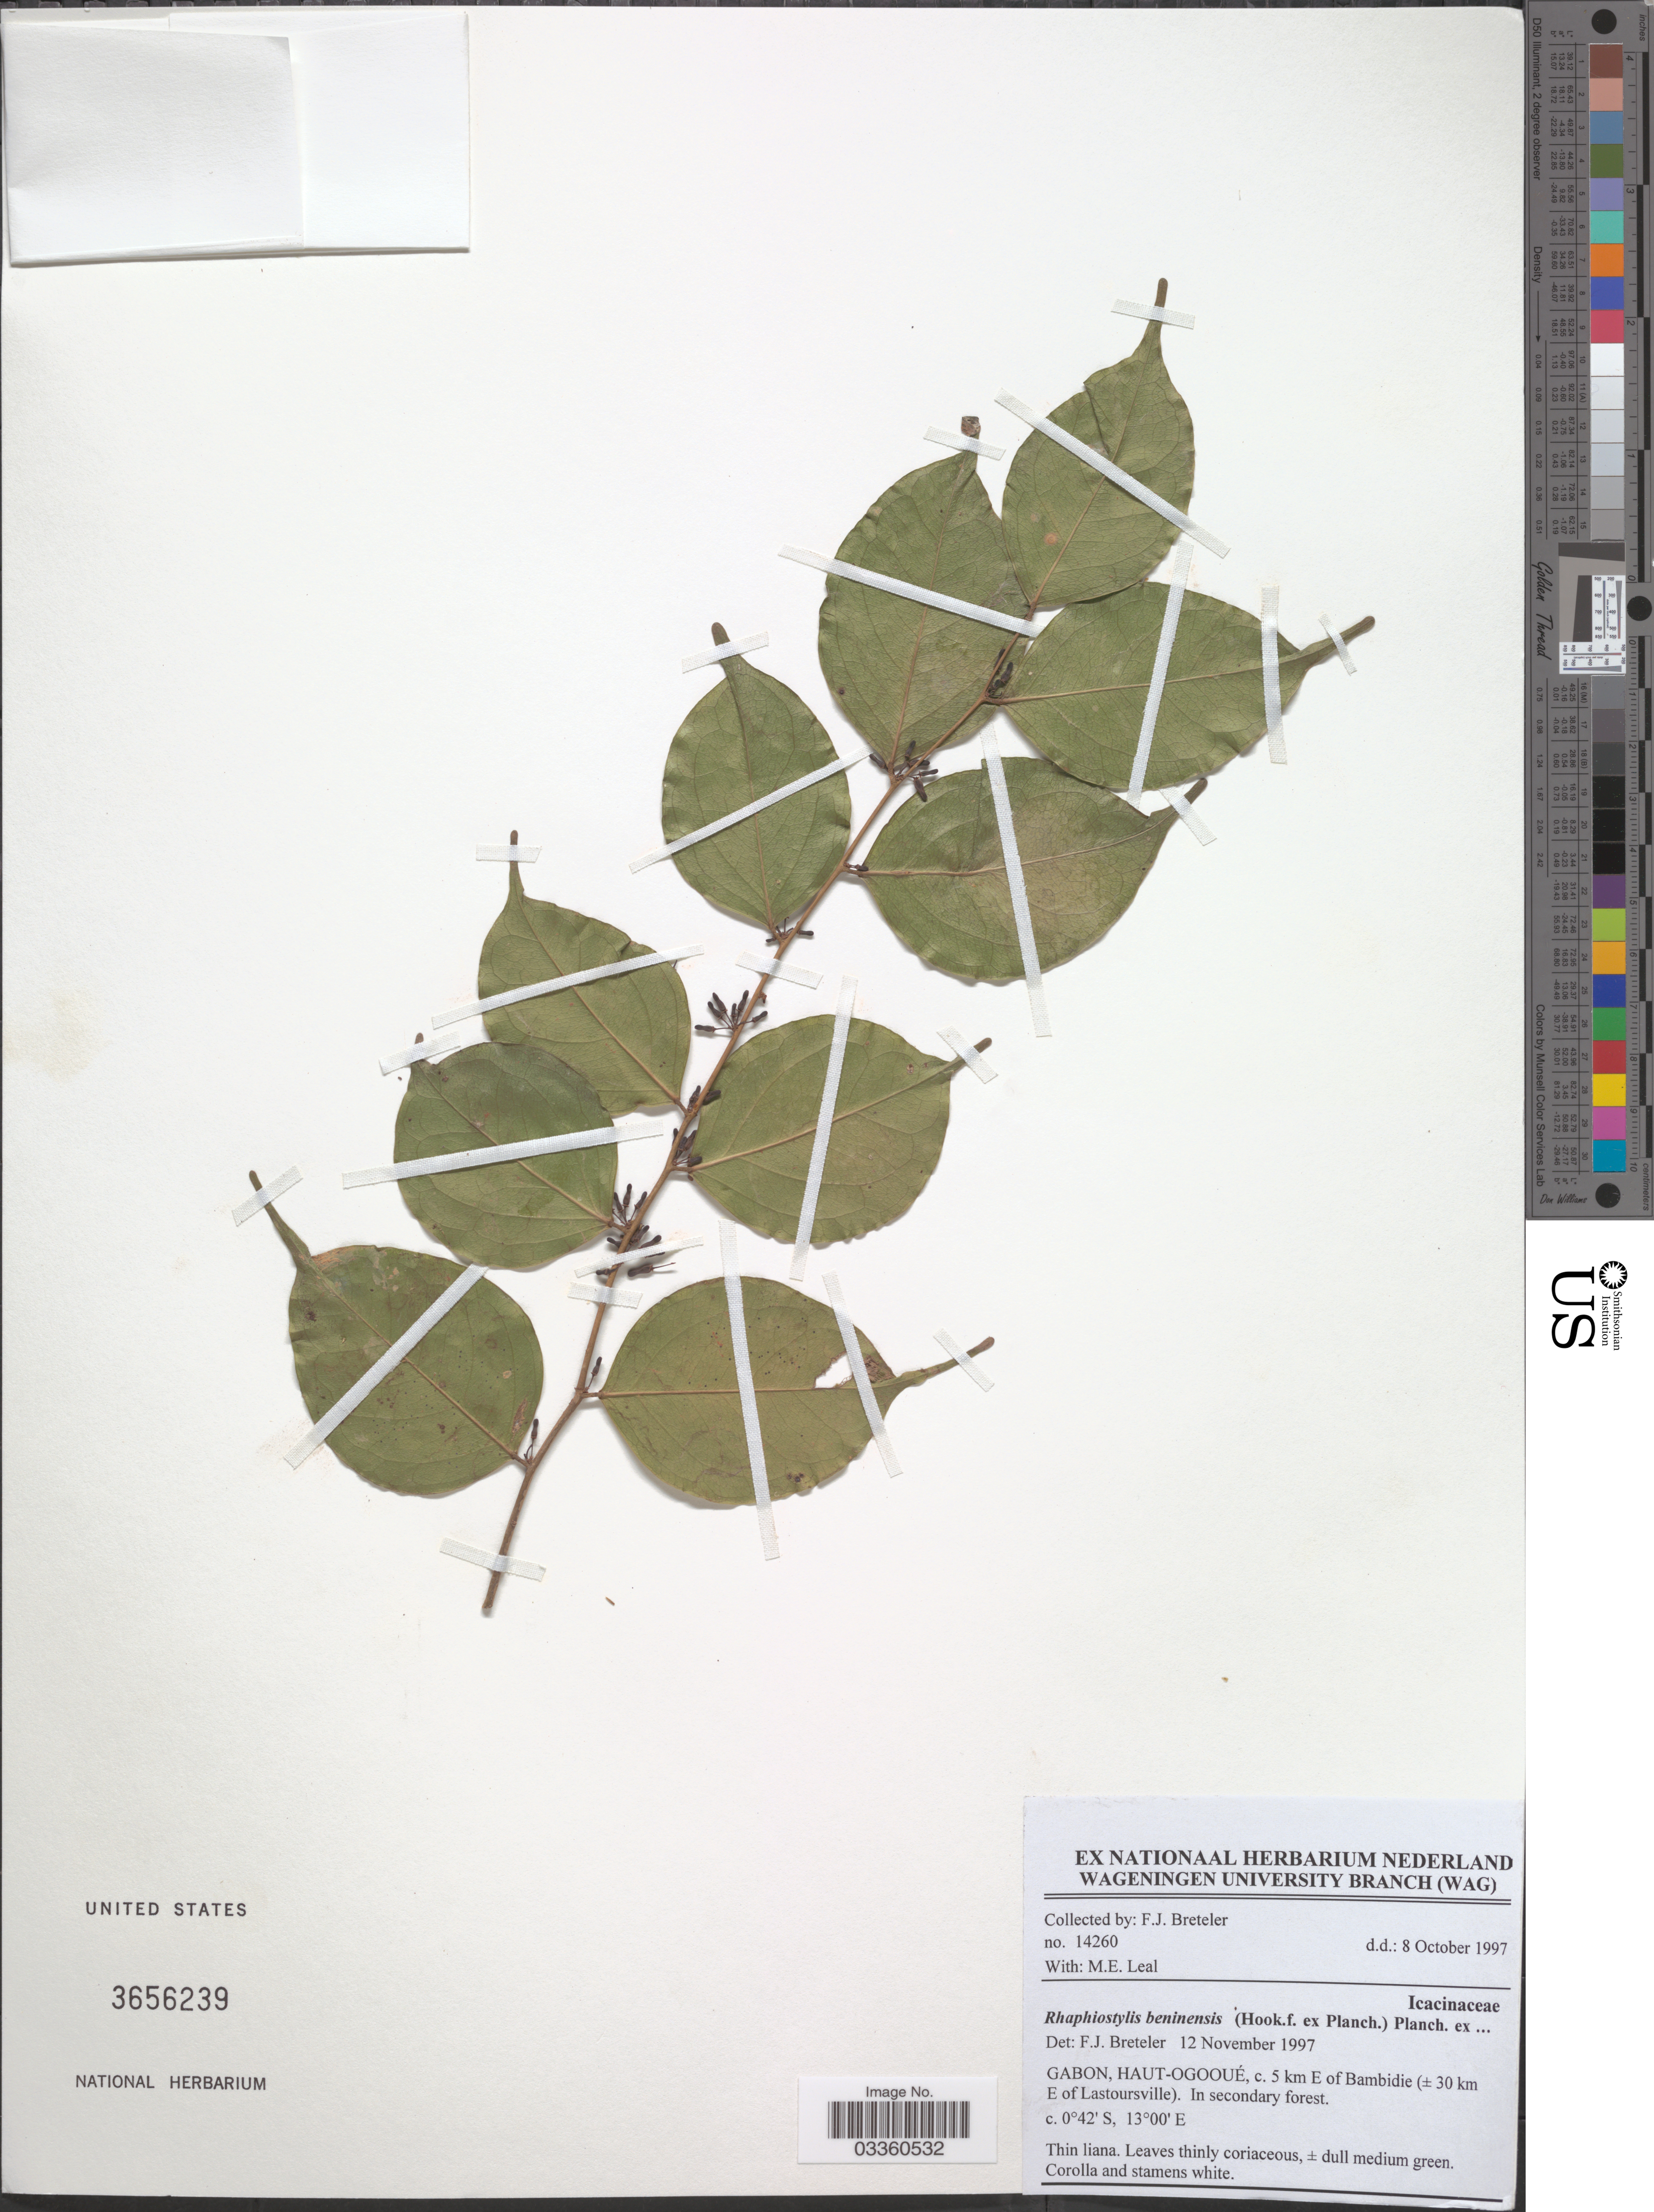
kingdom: Plantae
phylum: Tracheophyta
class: Magnoliopsida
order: Metteniusales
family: Metteniusaceae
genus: Rhaphiostylis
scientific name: Rhaphiostylis beninensis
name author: (Planch.) Benth.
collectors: F. J. Breteler & M. E. Leal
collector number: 14260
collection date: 1997-10-08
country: Gabon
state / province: Haut-Ogooue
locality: C. 5 km E of Bambidie (± 30 km E of Lastoursville).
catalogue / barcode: US 3656239